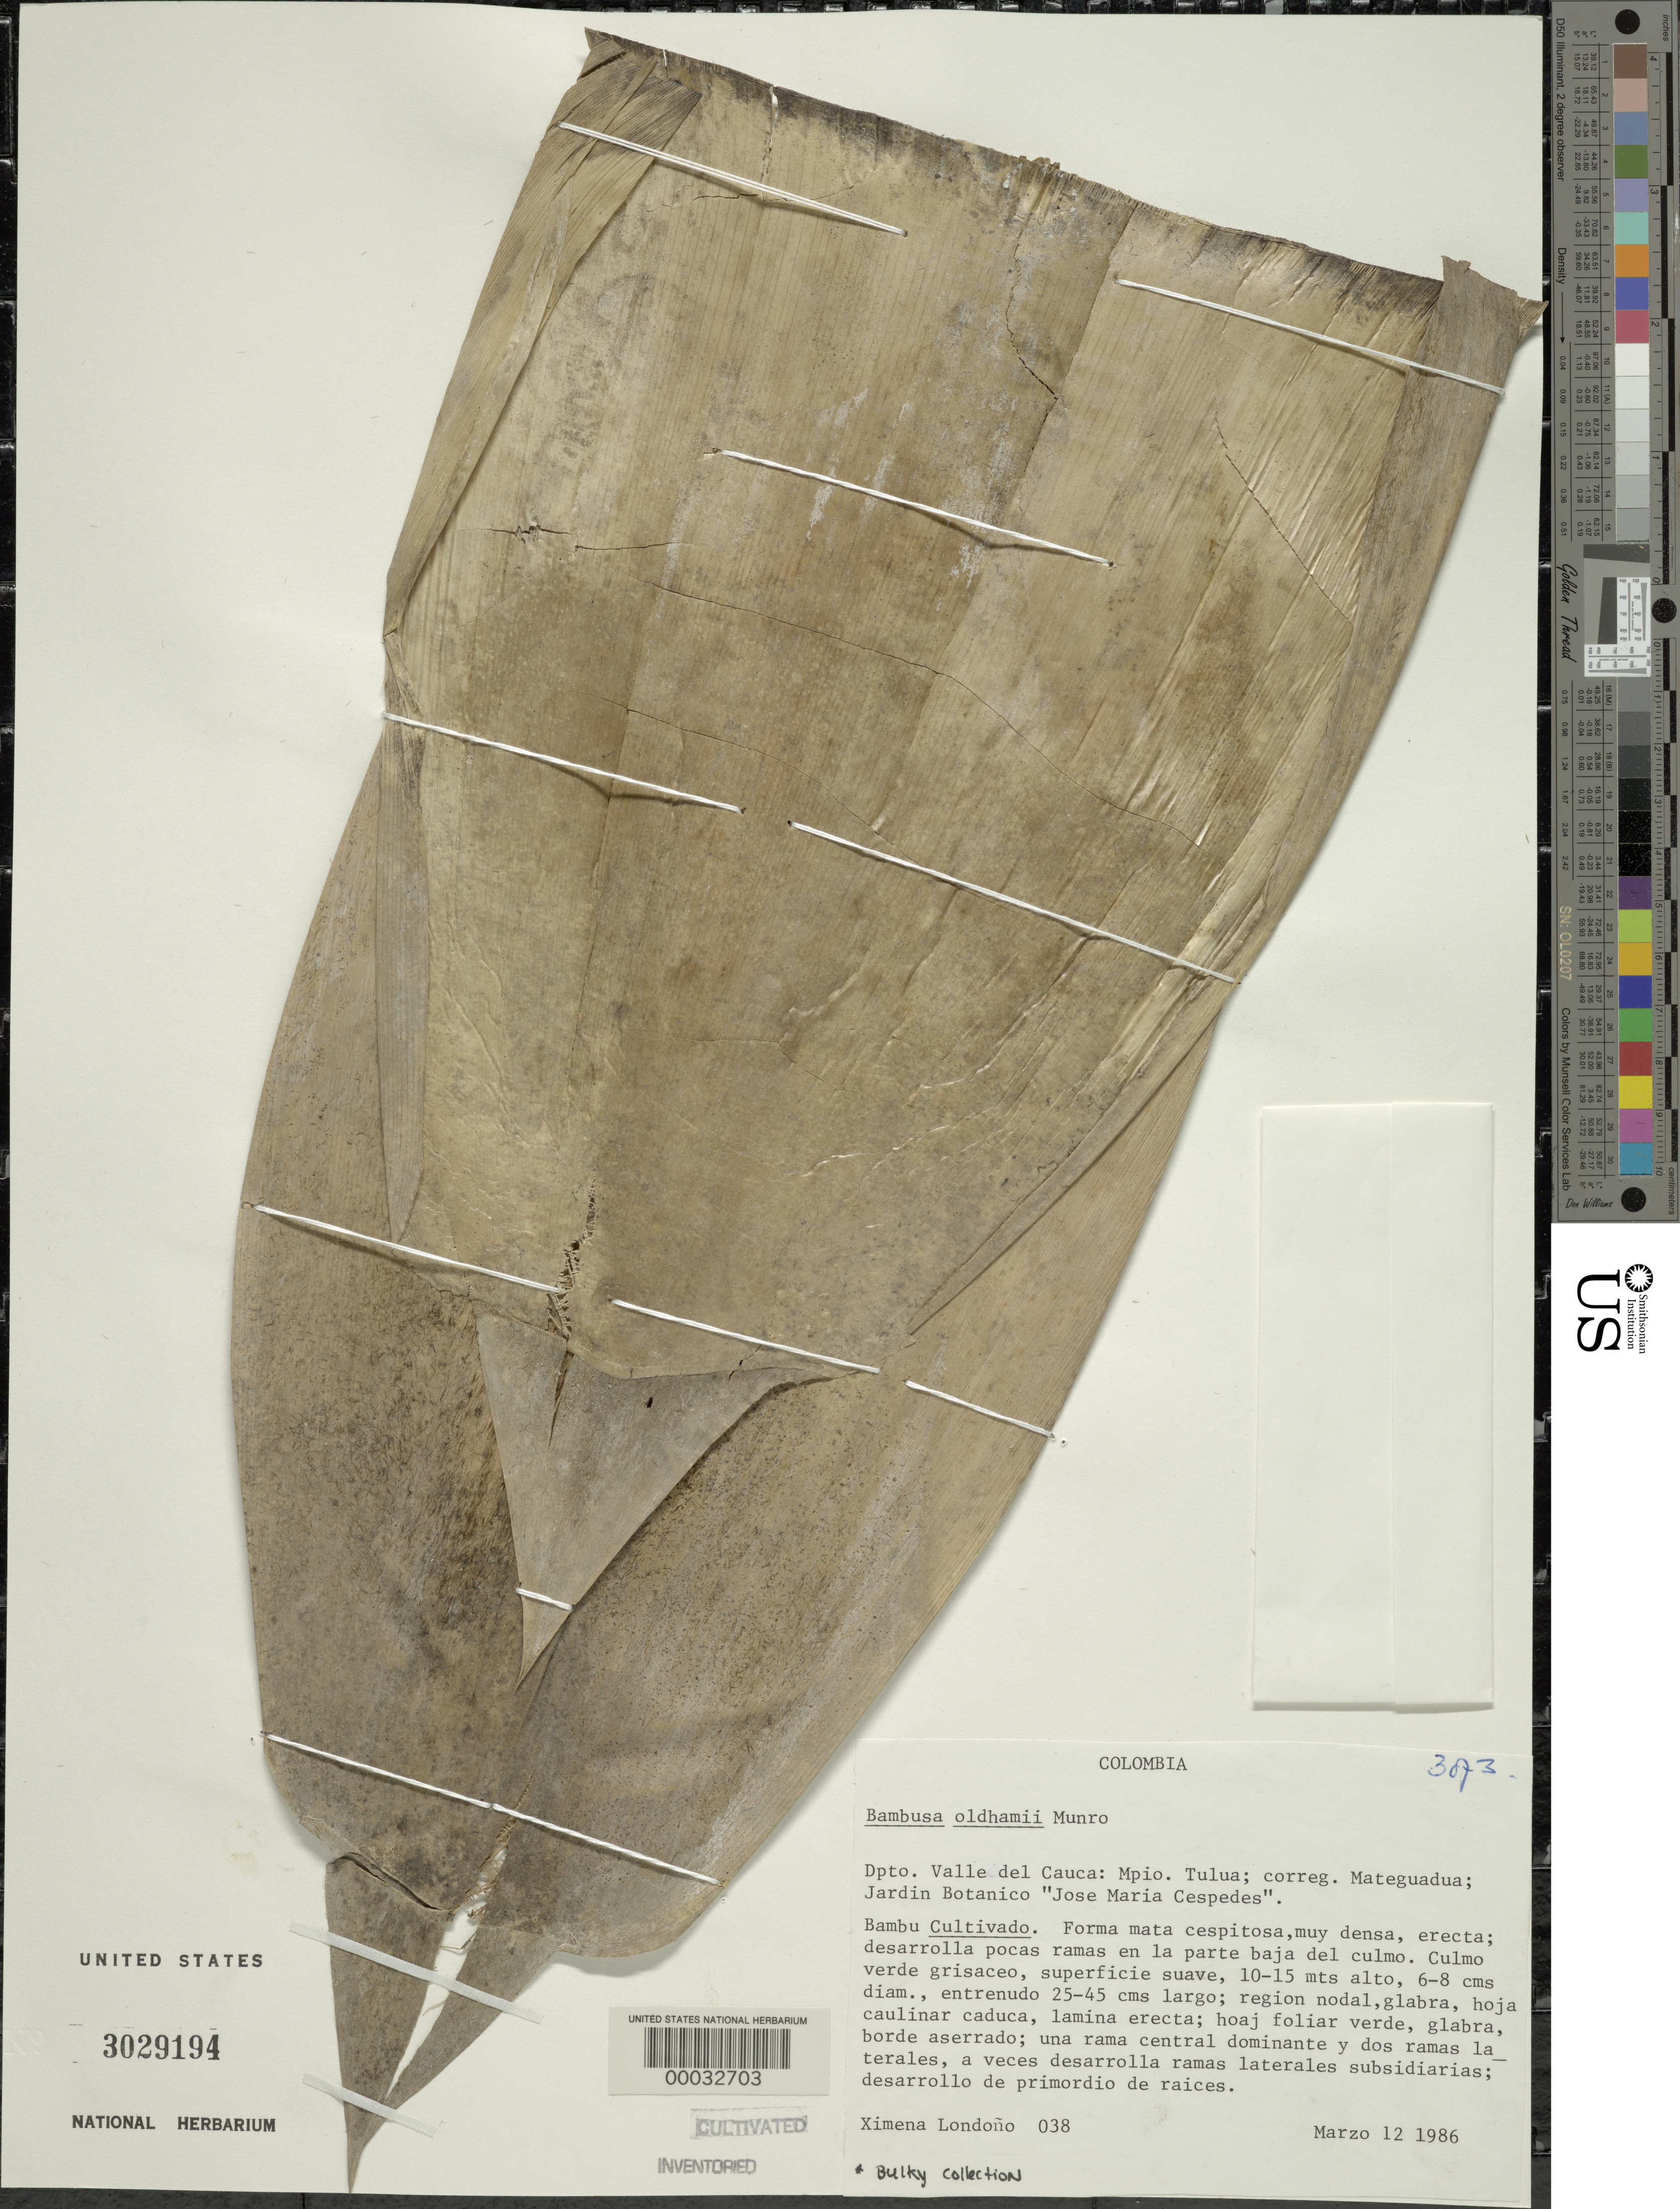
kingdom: Plantae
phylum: Tracheophyta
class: Liliopsida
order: Poales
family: Poaceae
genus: Bambusa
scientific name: Bambusa oldhamii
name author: Munro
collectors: X. Londoño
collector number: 86-038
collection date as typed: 12 Mar 1986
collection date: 1986-03-12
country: Colombia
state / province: Cauca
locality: Mateguadua, Jardin Botanico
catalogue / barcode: US 3029194